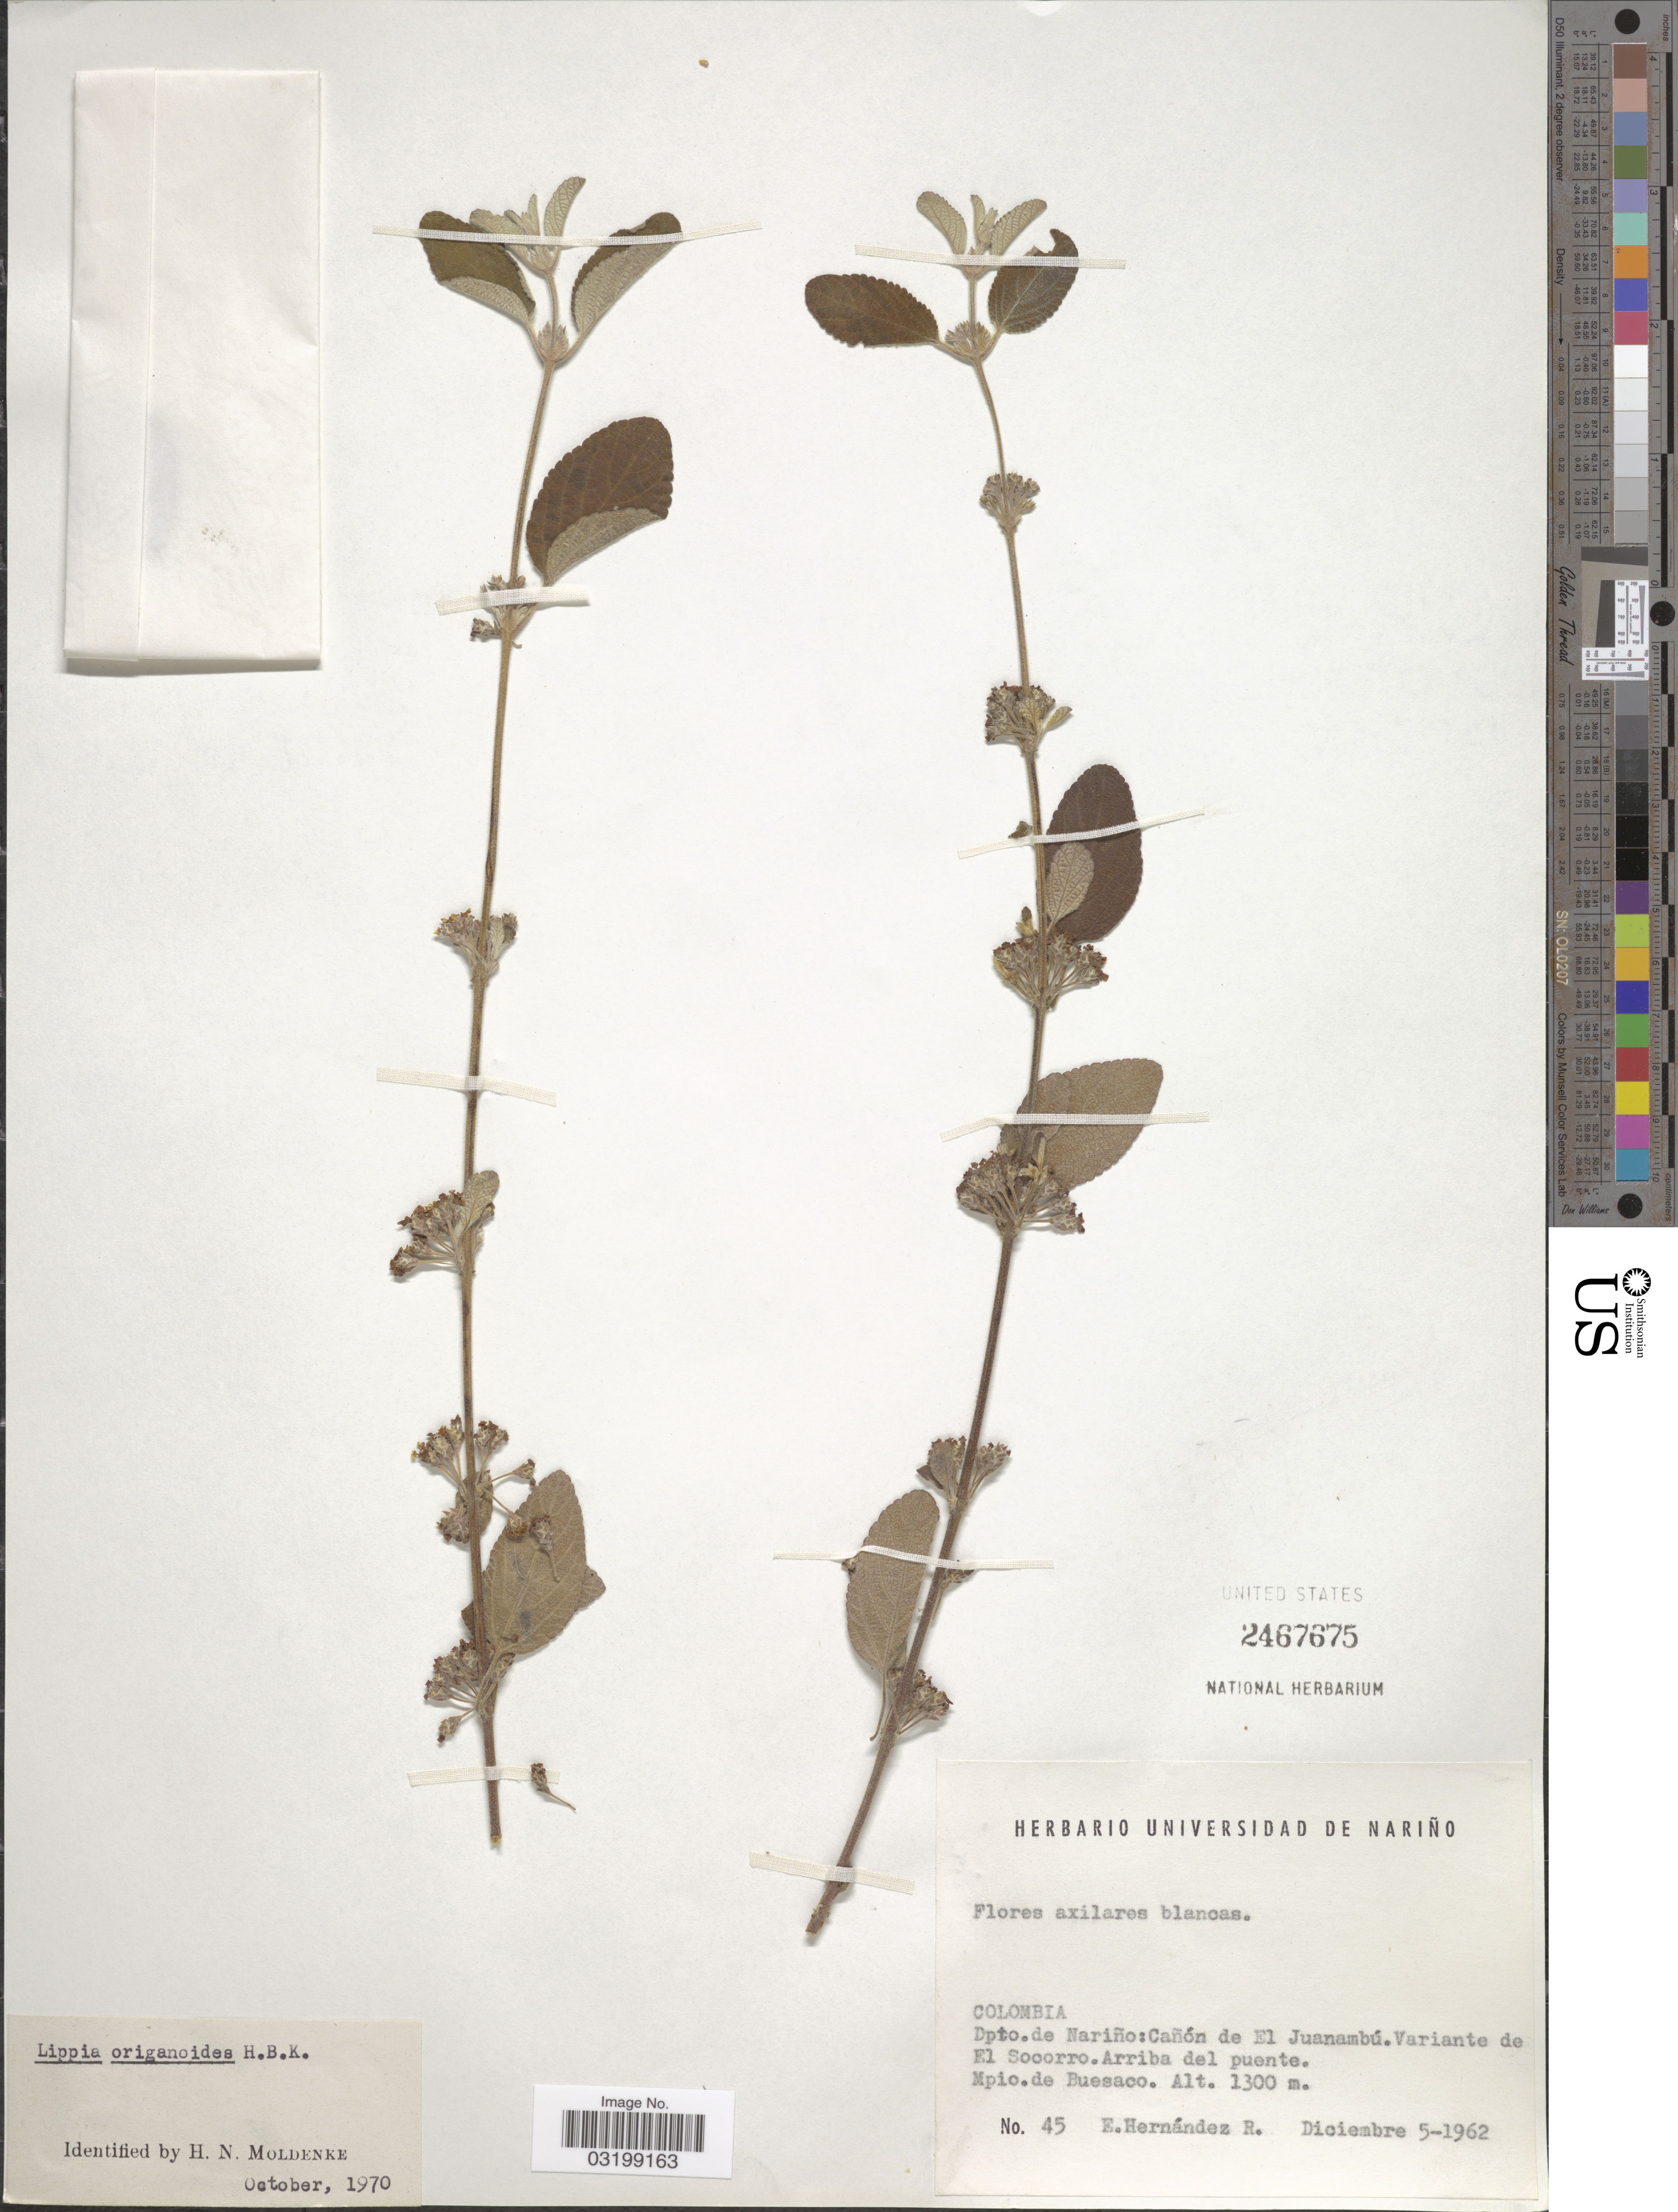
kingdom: Plantae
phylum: Tracheophyta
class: Magnoliopsida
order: Lamiales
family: Verbenaceae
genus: Lippia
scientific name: Lippia origanoides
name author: Kunth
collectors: E. Hernandez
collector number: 45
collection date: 1962-12-05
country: Colombia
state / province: Nariño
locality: Depto. de Nariño: Cañon de El Jaunambú. Variante de El Socorro. Arriba del puente. Mpio. de Buesaco.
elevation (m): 1300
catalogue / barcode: US 2467675